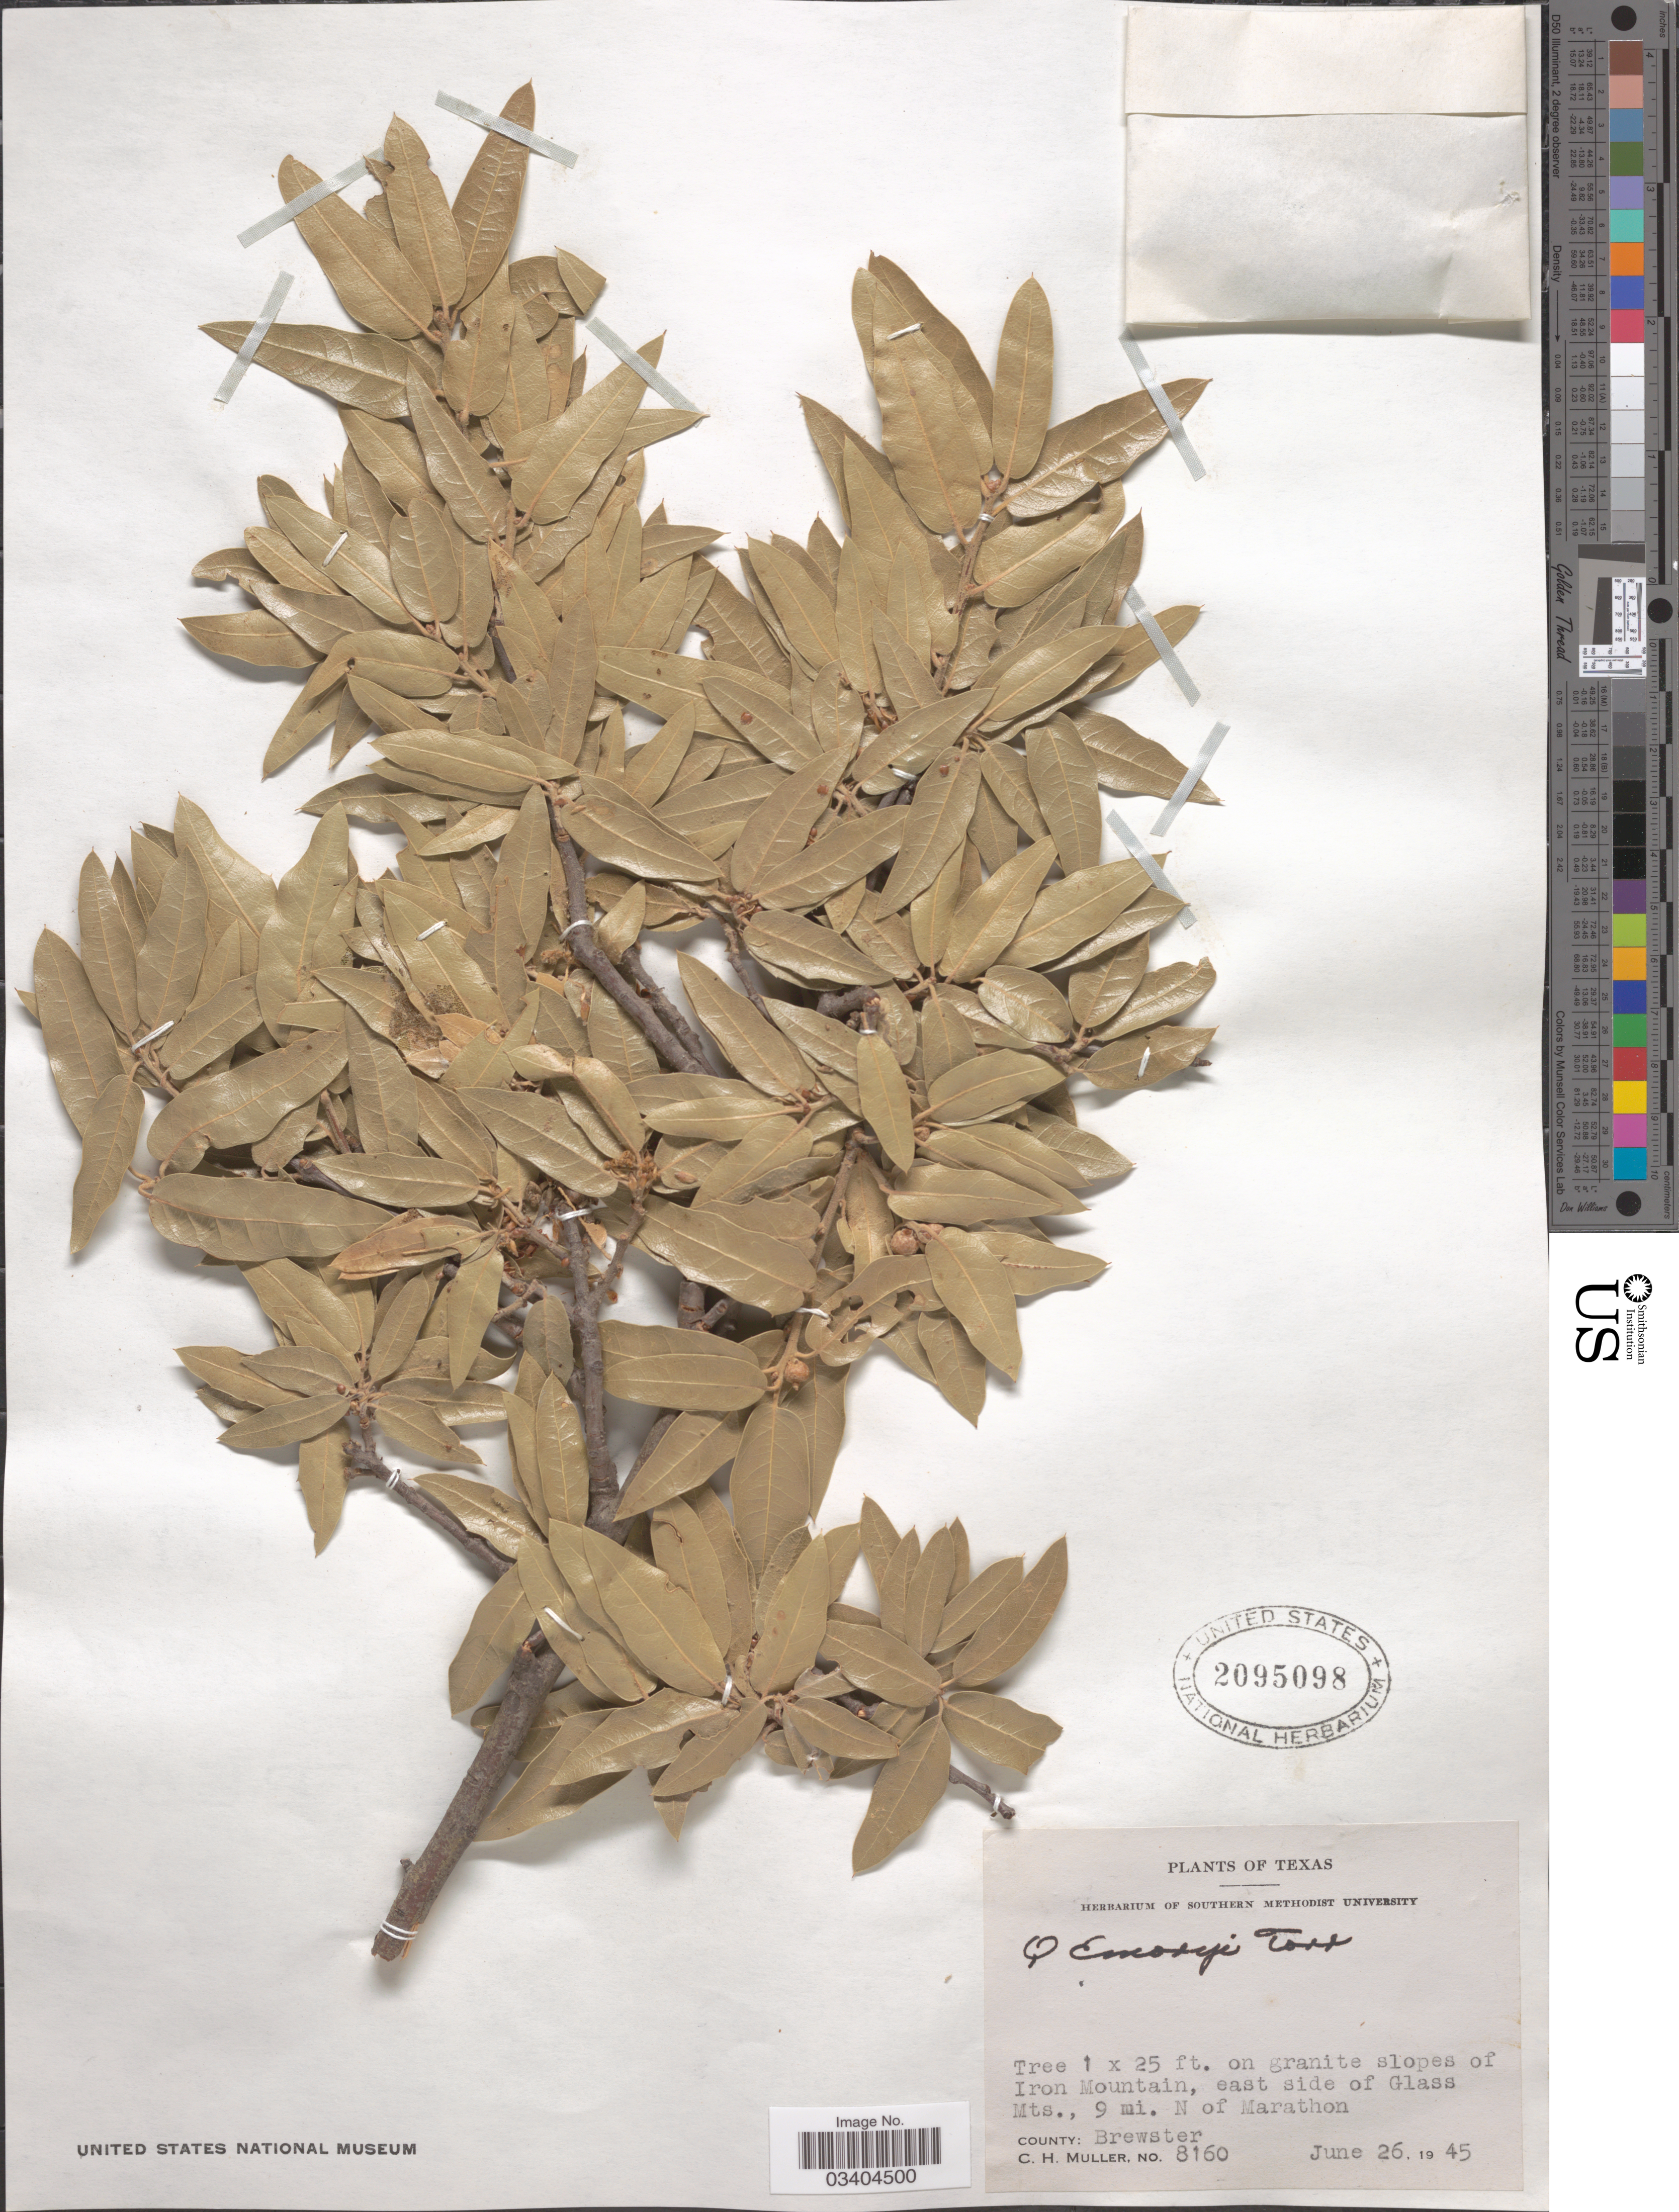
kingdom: Plantae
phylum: Tracheophyta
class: Magnoliopsida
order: Fagales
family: Fagaceae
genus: Quercus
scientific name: Quercus emoryi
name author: Torr. in Emory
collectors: C. H. Mueller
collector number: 8160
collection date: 1945-06-26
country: United States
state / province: Texas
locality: On granite slopes of Iron Mountain, east side of Glass Mts., 9 mi. N of Marathon. County: Brewster.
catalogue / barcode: US 2095098